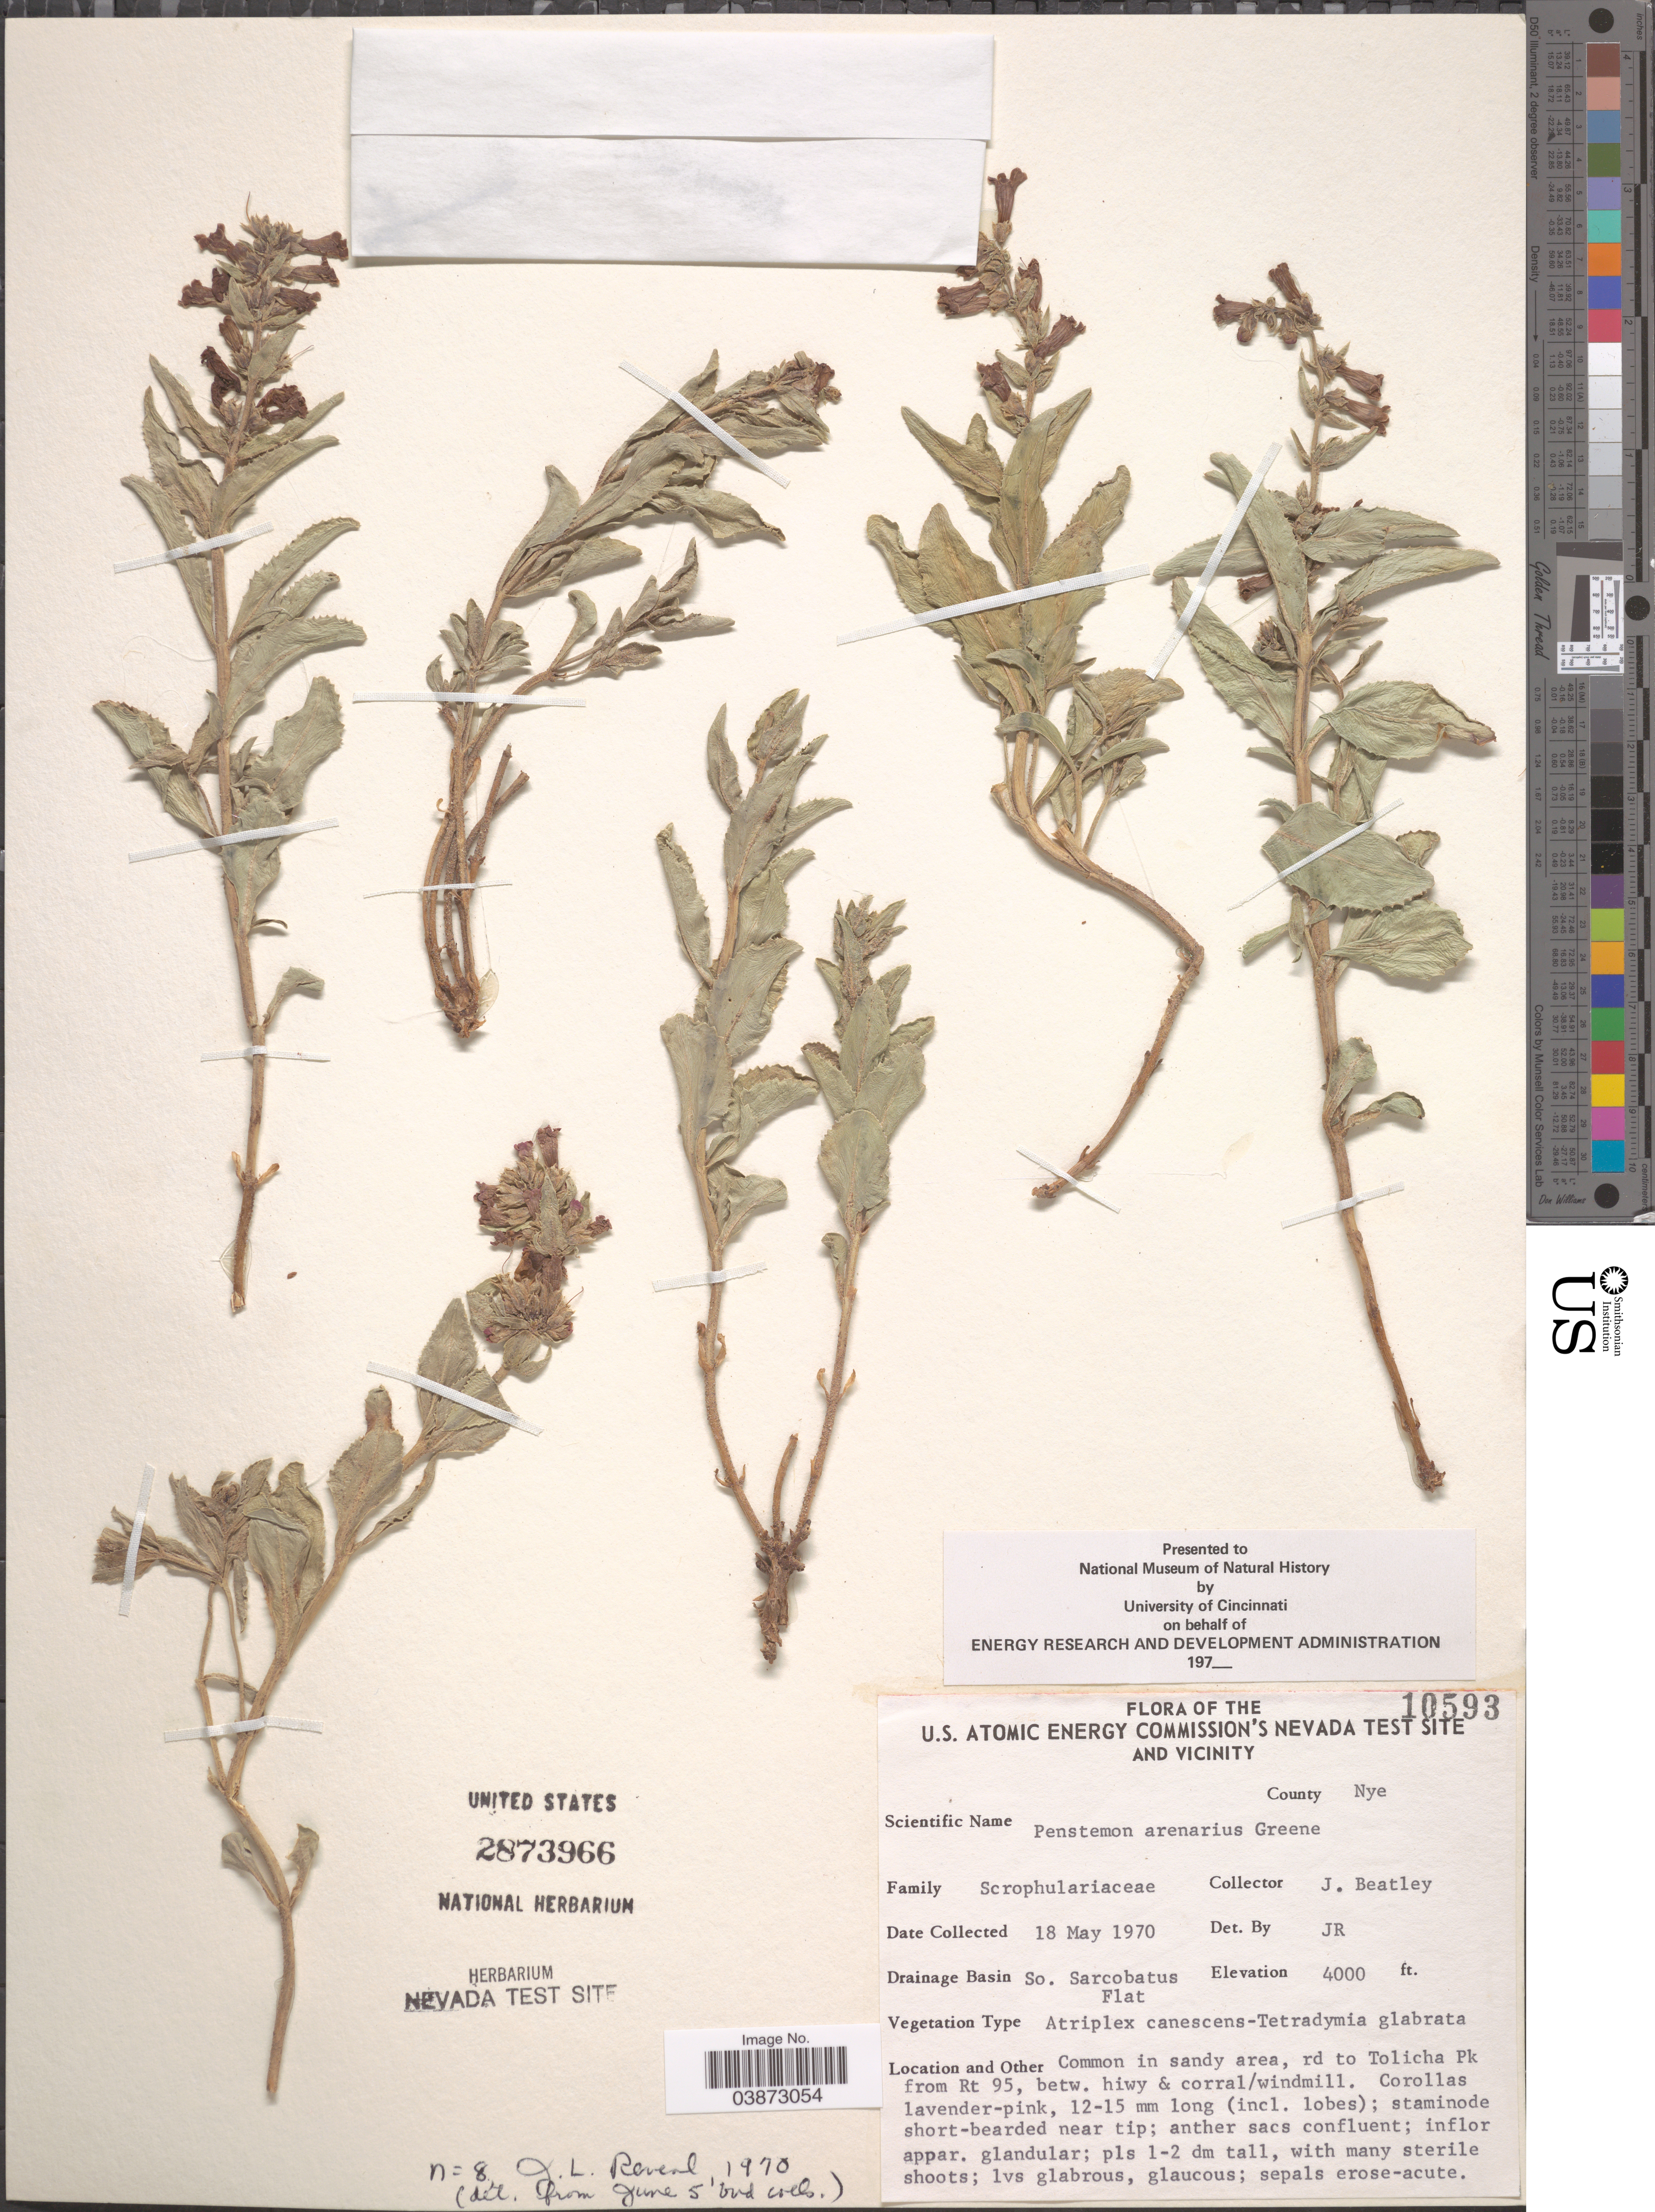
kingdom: Plantae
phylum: Tracheophyta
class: Magnoliopsida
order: Lamiales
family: Plantaginaceae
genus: Penstemon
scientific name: Penstemon arenarius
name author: Greene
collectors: J. C. Beatley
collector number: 10593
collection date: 1970-05-18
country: United States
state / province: Nevada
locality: U.S. Atomic Energy Commission's Nevada Test Site and Vicinity. County Nye. Drainage Basin So. Sarcobatus Flat. Common in sandy area, rd to Tolicha Pk from Rt 95, betw. hiwy & corral/windmill.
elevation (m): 1219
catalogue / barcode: US 2873966